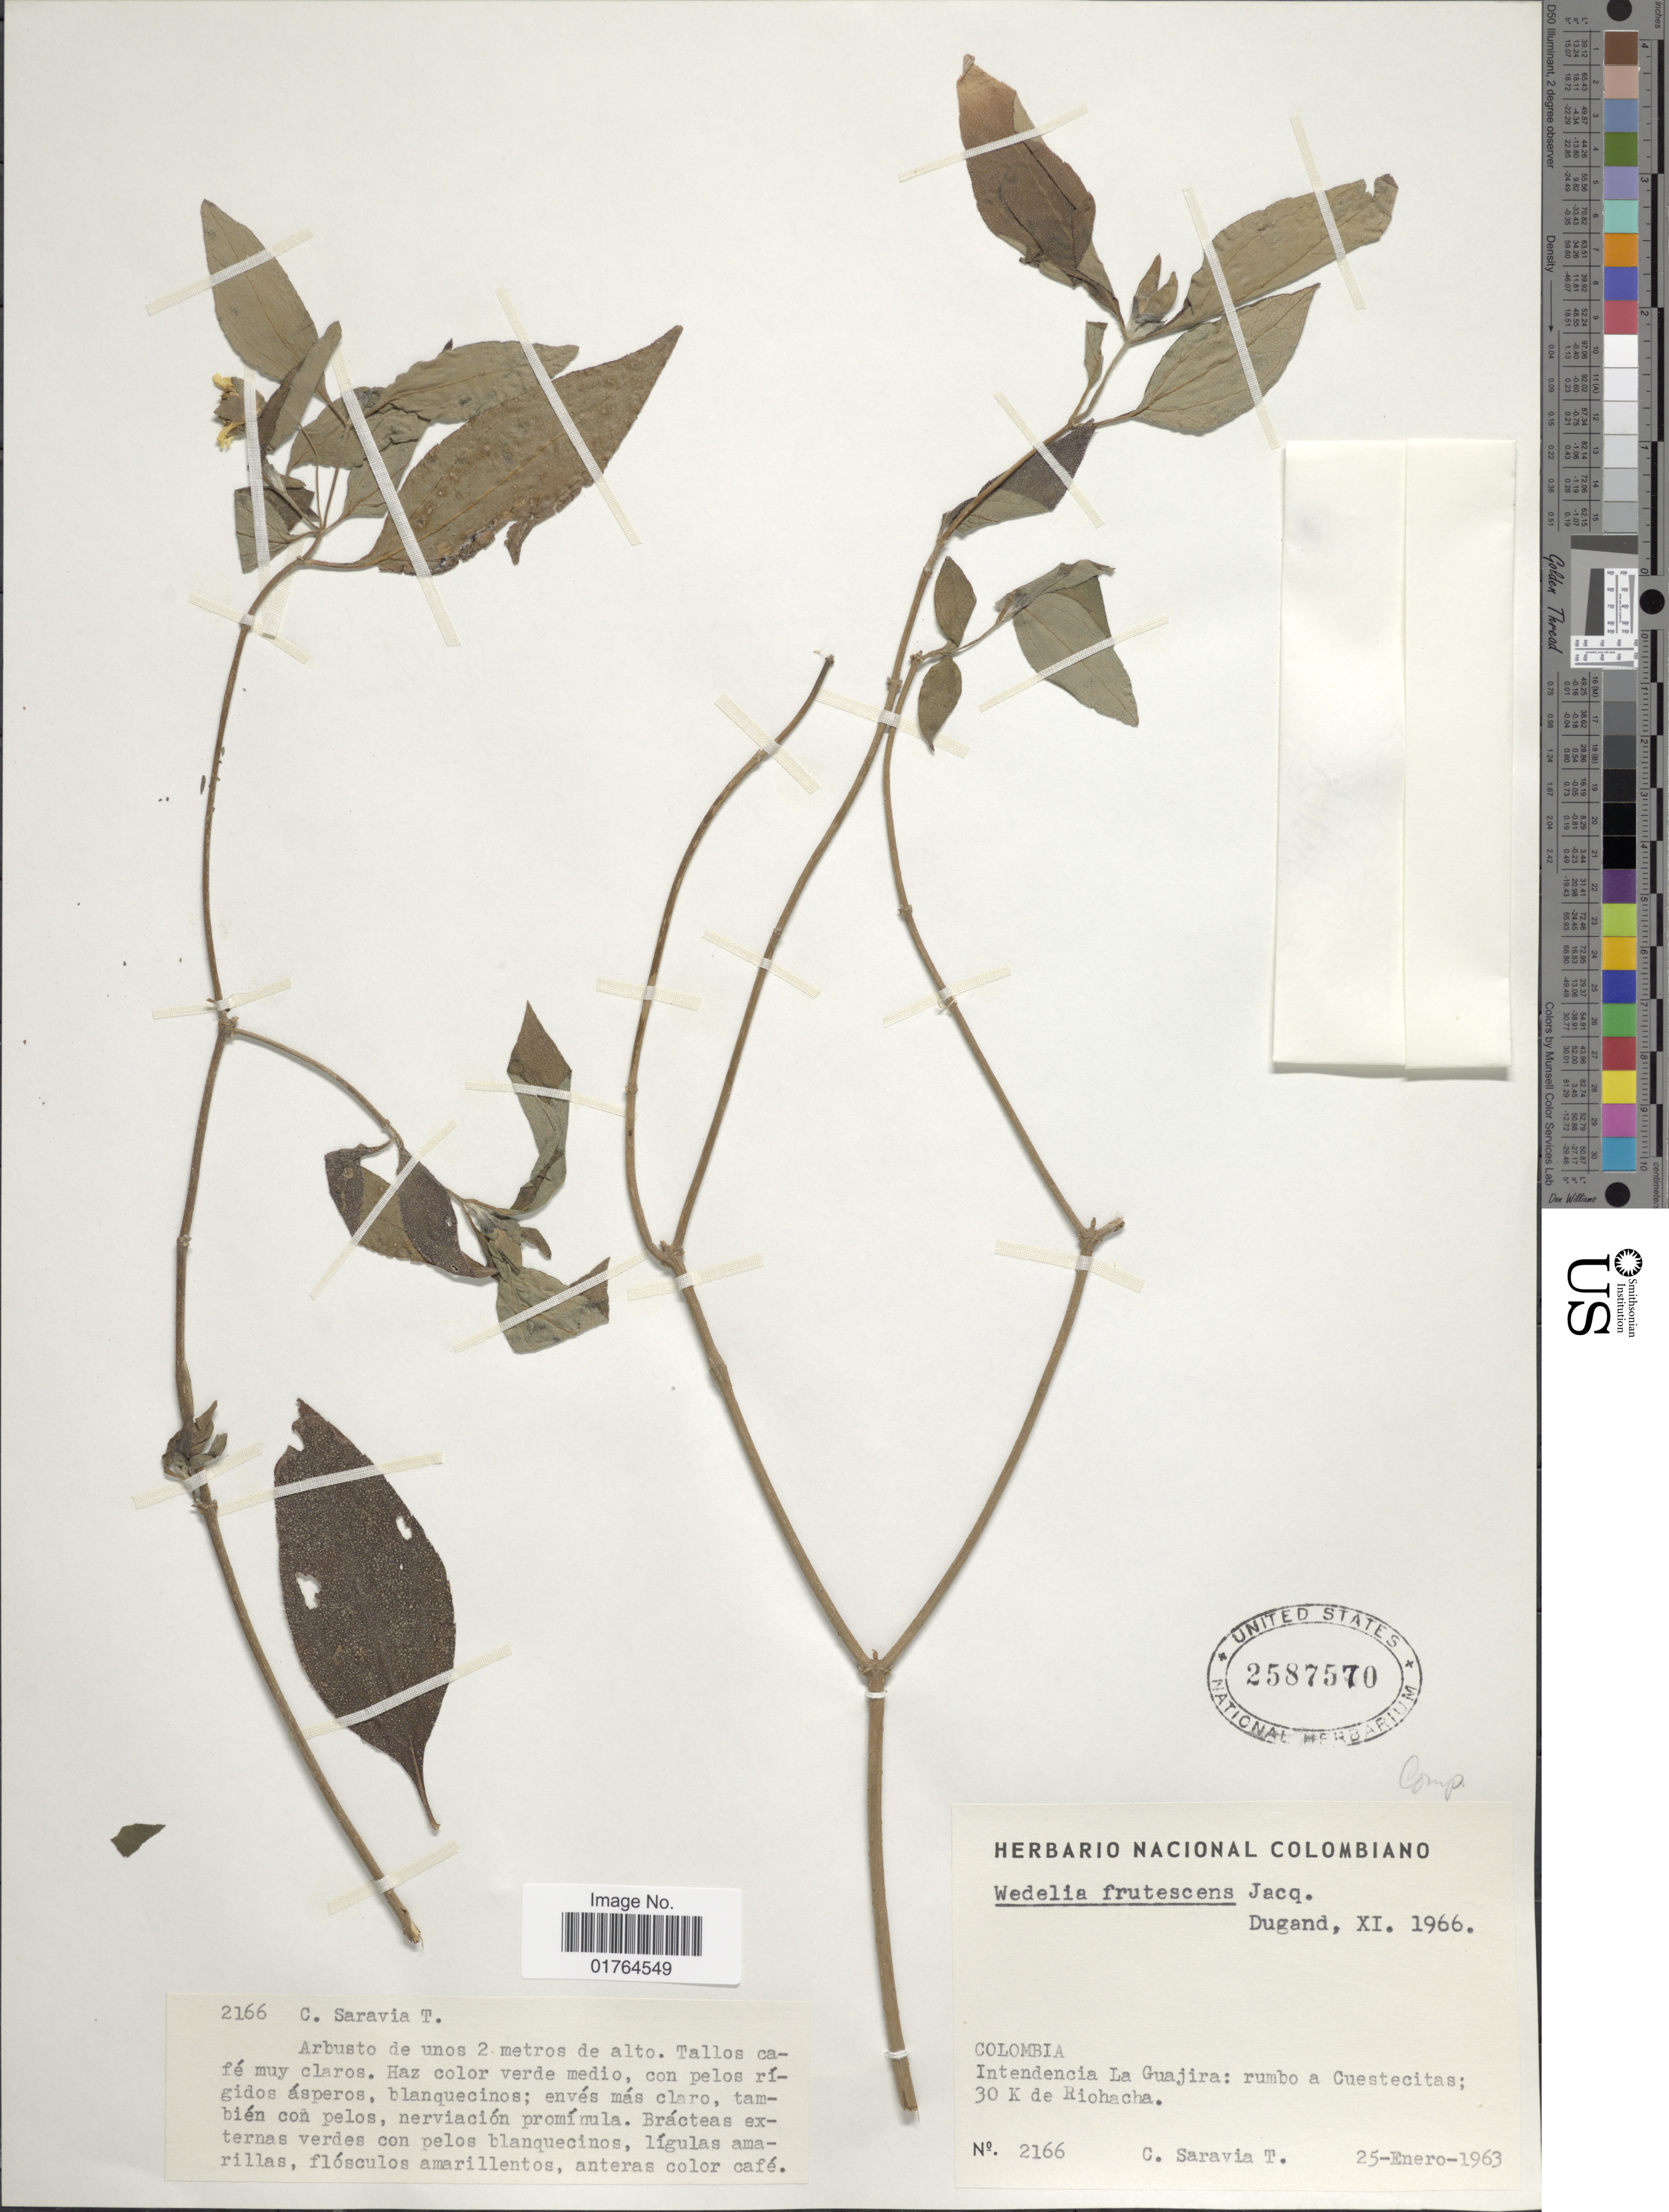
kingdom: Plantae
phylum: Tracheophyta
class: Magnoliopsida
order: Asterales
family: Asteraceae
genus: Wedelia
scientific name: Wedelia fruticosa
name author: Jacq.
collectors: C. Saravia T.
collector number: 2166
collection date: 1963-01-25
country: Colombia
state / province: La Guajira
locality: Rumbo a Cuestecitas, 30 K de Riohacha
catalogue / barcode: US 2587570